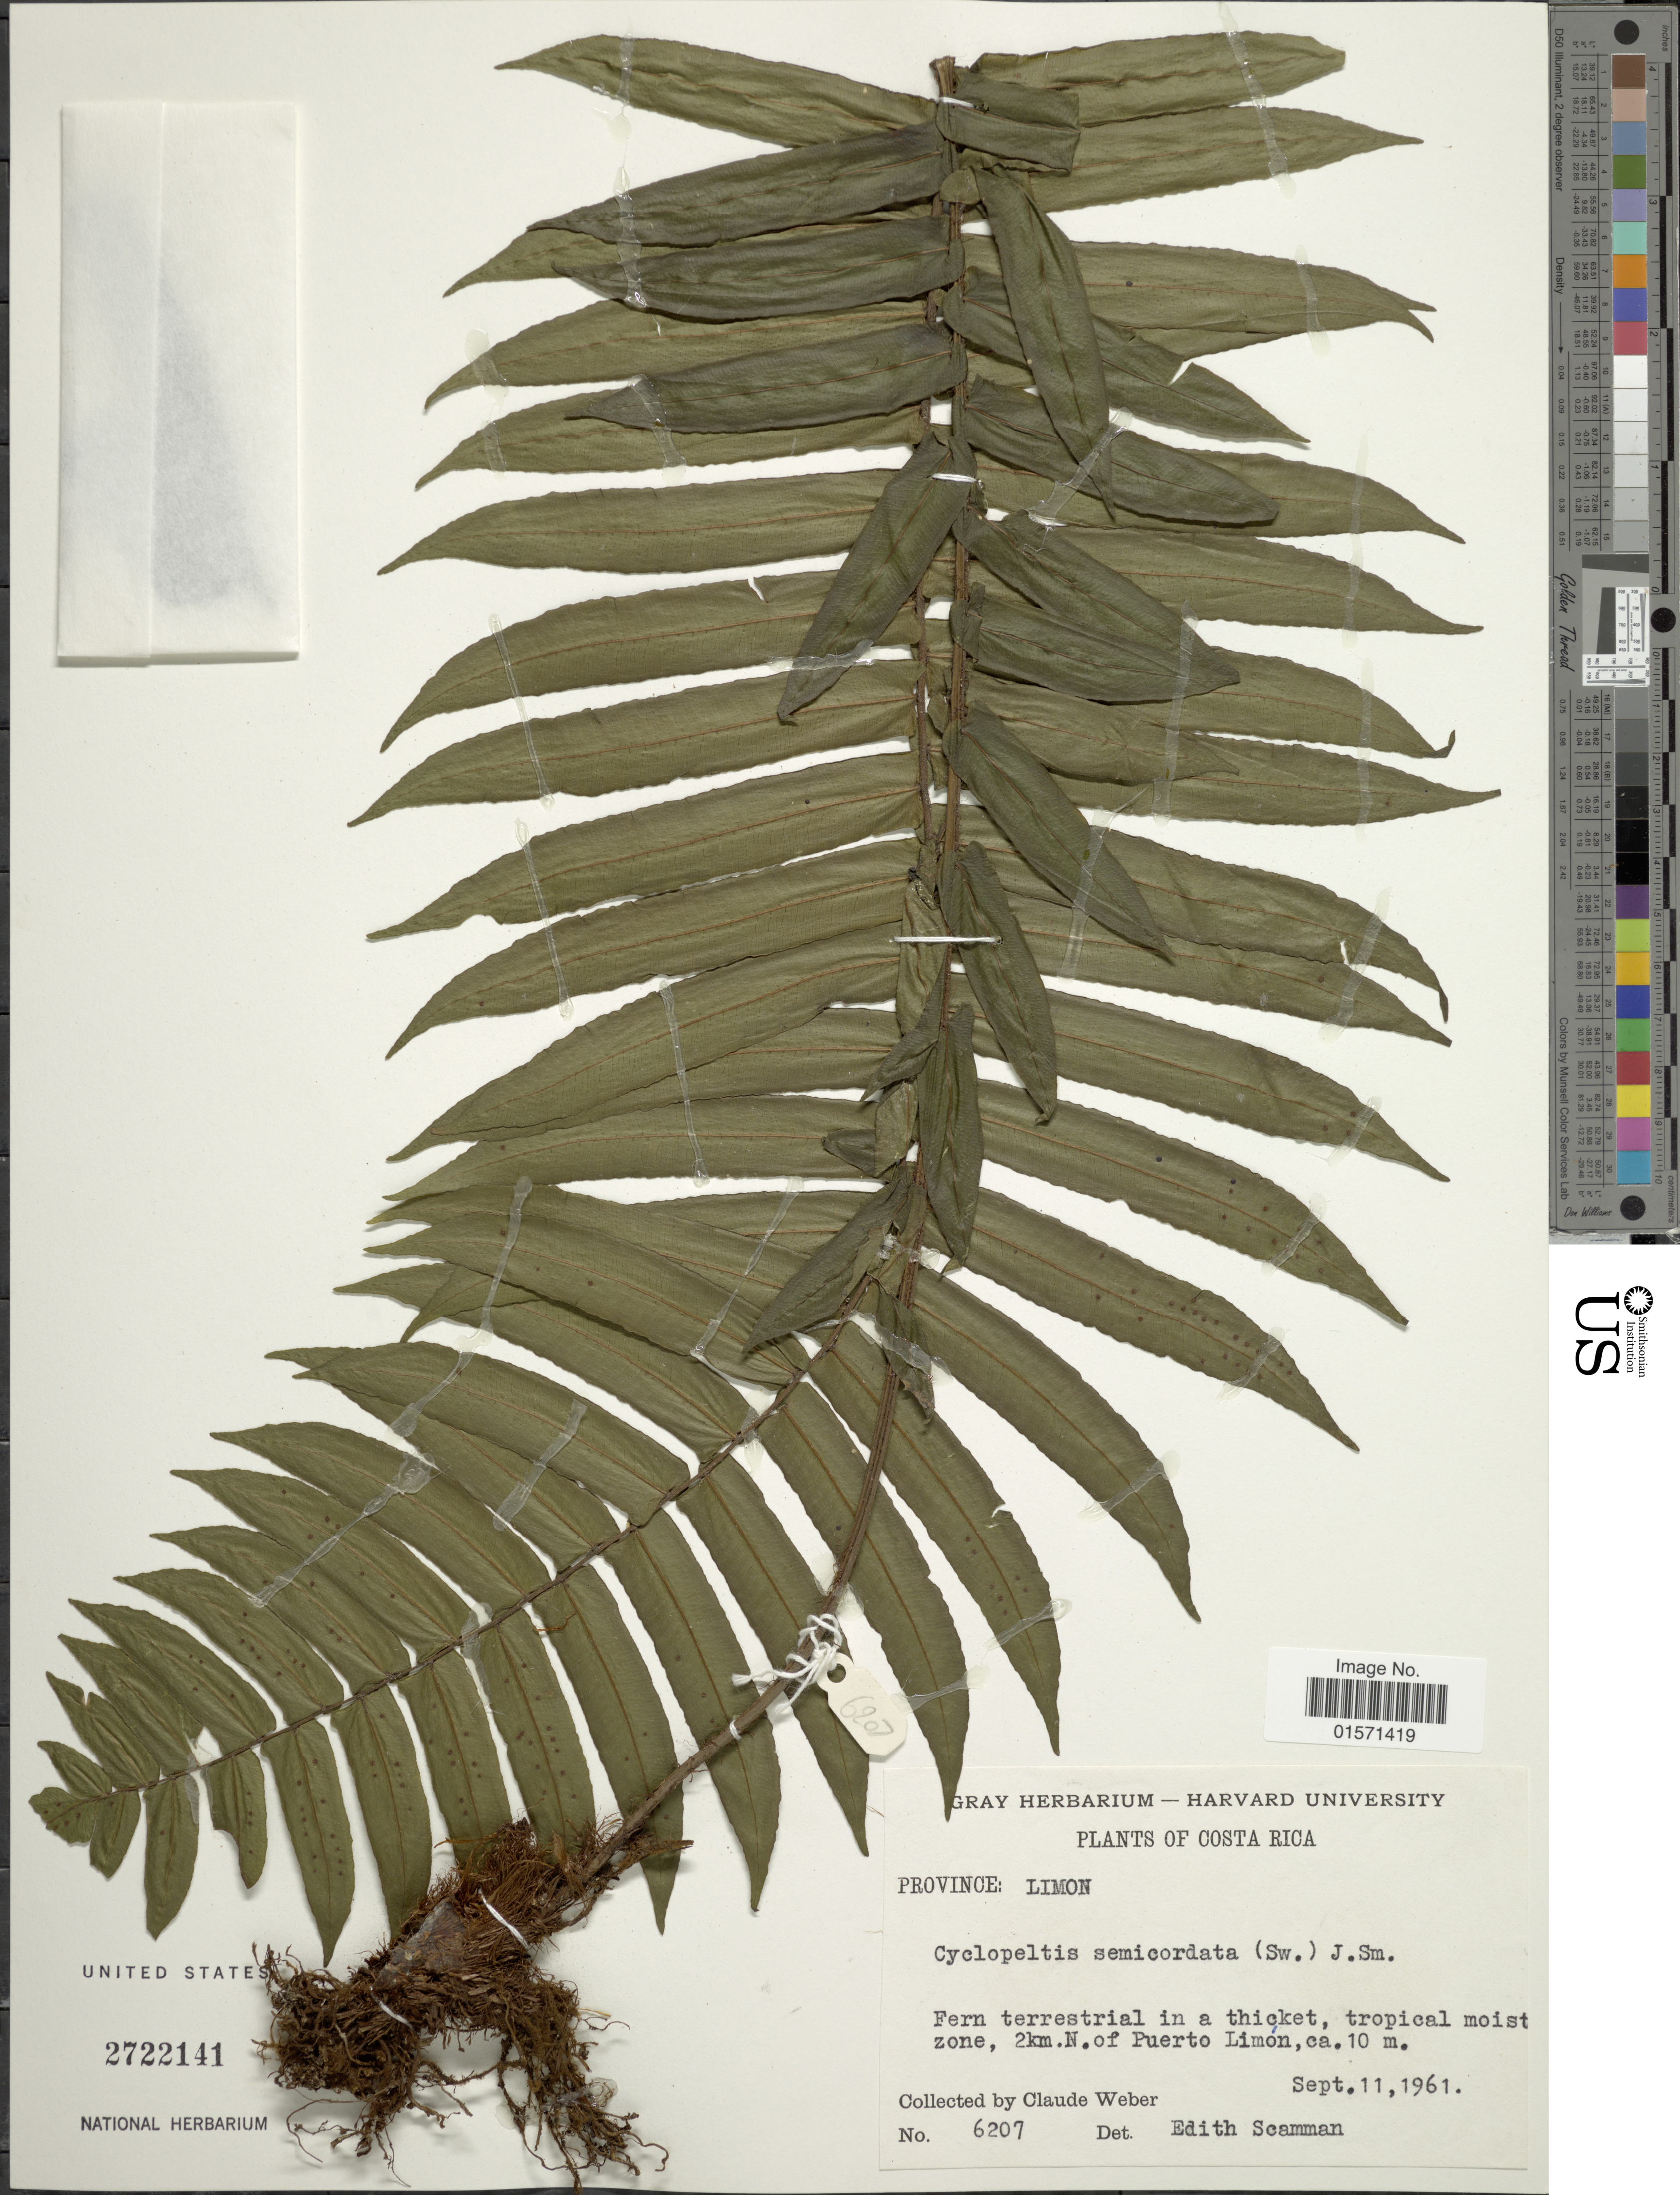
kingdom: Plantae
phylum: Tracheophyta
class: Polypodiopsida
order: Polypodiales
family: Lomariopsidaceae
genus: Cyclopeltis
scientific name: Cyclopeltis semicordata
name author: (Sw.) J. Sm.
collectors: E. Scamman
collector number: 6207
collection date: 1961-09-11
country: Costa Rica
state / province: Limón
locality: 2 km. N. of Puerto Limon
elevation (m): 10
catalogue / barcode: US 2722141